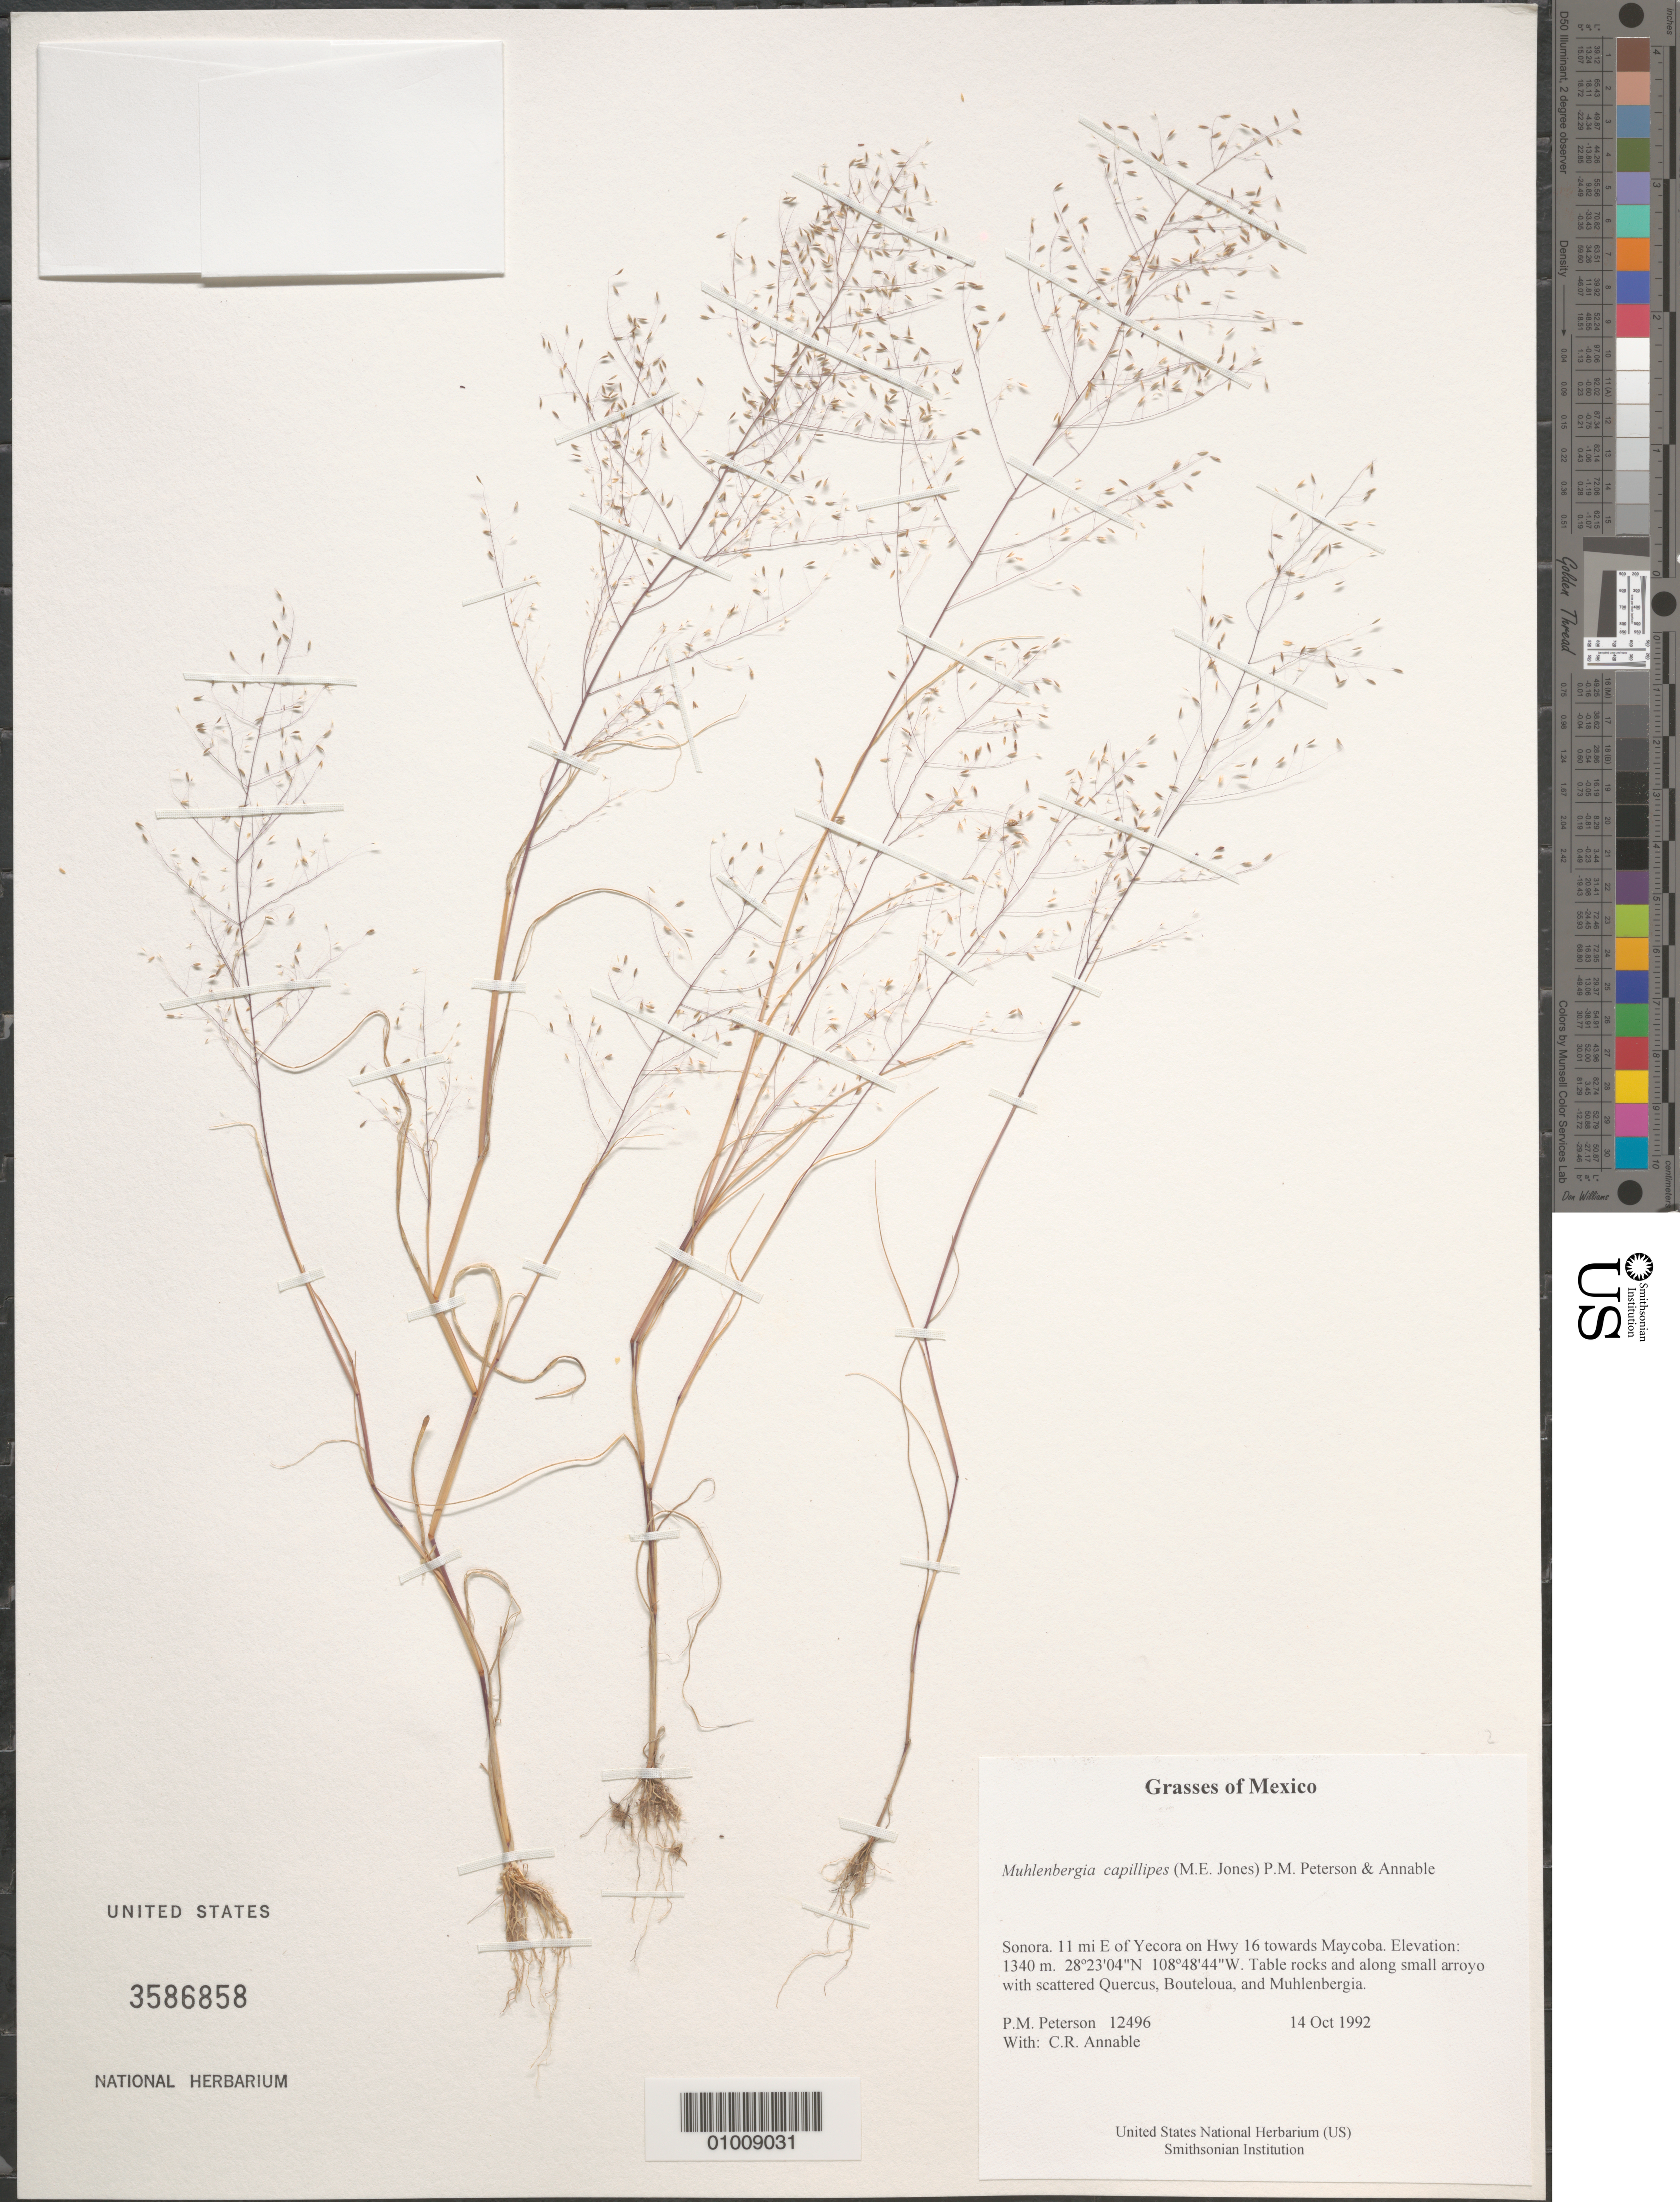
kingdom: Plantae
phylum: Tracheophyta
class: Liliopsida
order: Poales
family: Poaceae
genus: Muhlenbergia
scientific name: Muhlenbergia capillipes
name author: (M.E. Jones) P.M. Peterson & Annable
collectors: P. M. Peterson & C. R. Annable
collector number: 12496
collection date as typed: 14 Oct 1992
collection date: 1992-10-14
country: Mexico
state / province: Sonora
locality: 11 mi E of Yecora on Hwy 16 towards Maycoba.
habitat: Table rocks and along small arroyo with scattered Quercus, Bouteloua, and Muhlenbergia.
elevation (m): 1340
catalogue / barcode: US 3586858